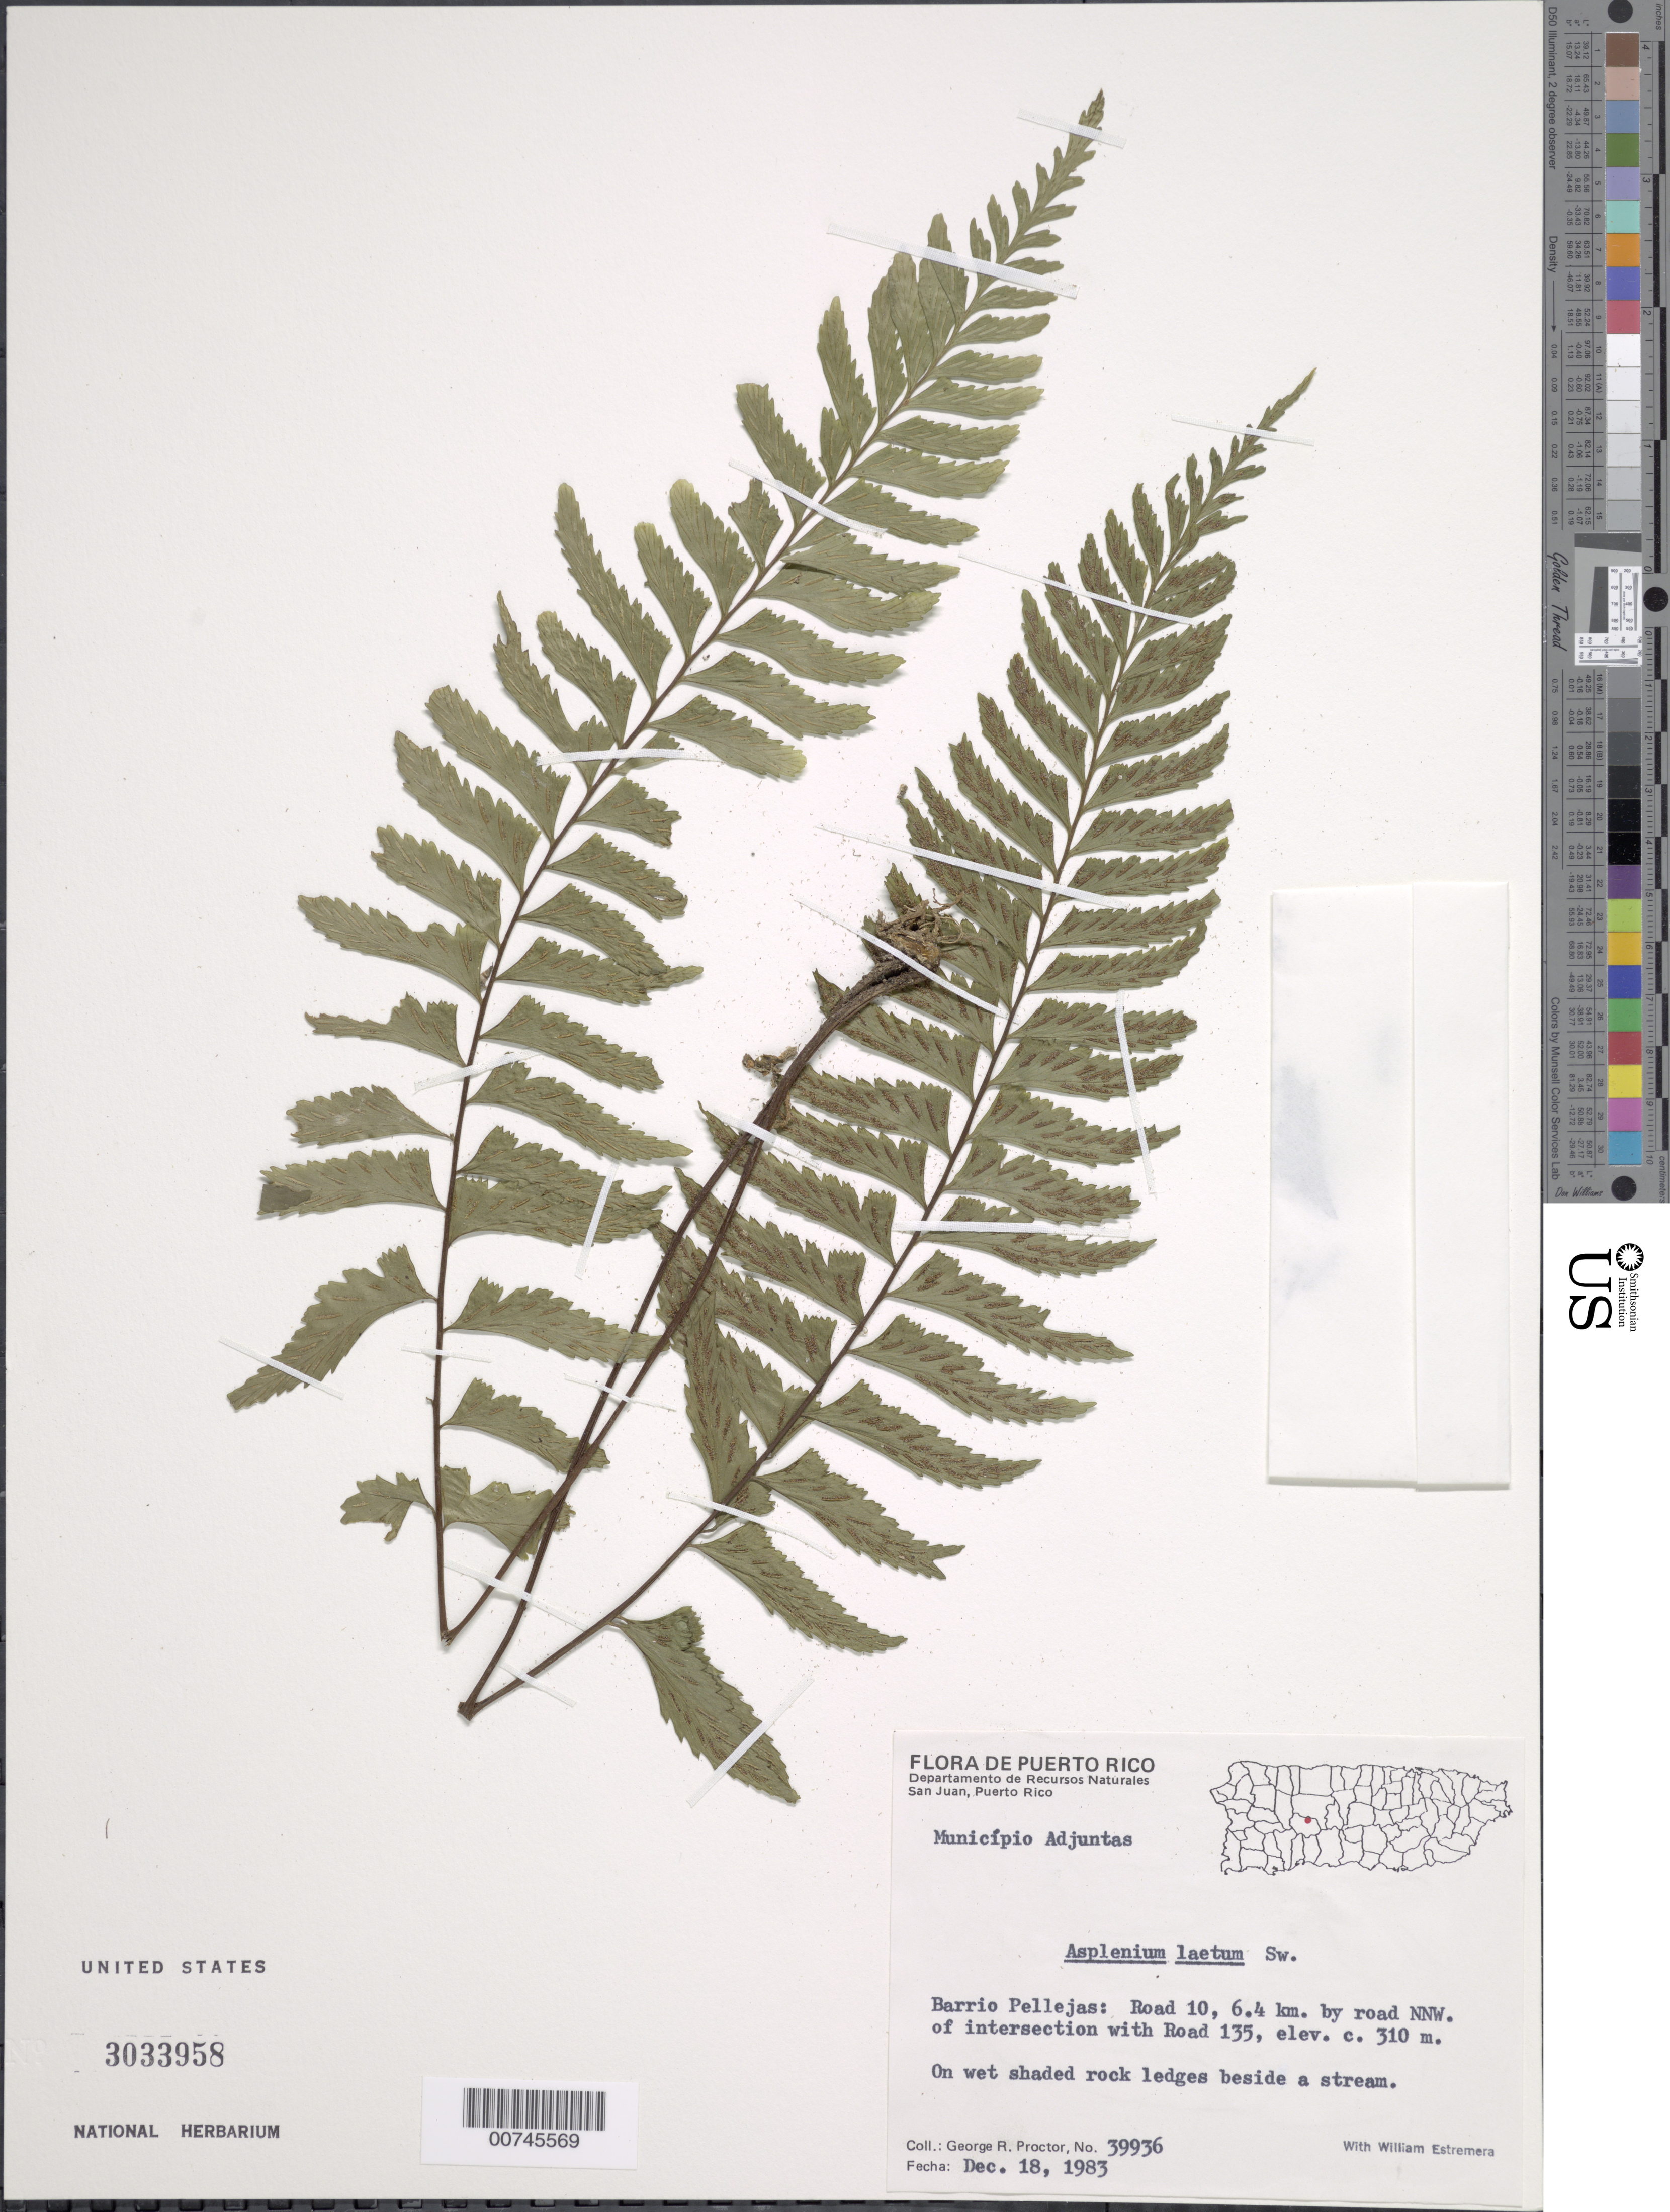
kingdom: Plantae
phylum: Tracheophyta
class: Polypodiopsida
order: Polypodiales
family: Aspleniaceae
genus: Asplenium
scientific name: Asplenium laetum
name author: Sw.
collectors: G. R. Proctor & W. Estremera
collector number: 39936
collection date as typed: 18 Dec 1983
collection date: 1983-12-18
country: Puerto Rico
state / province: Adjuntas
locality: Barrio Pellejas: Road 10, 6.4 km by road NNW of intersection with Road 135. Municipio Adjuntas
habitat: On wet shaded rock ledges beside a stream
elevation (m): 310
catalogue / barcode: US 3033958